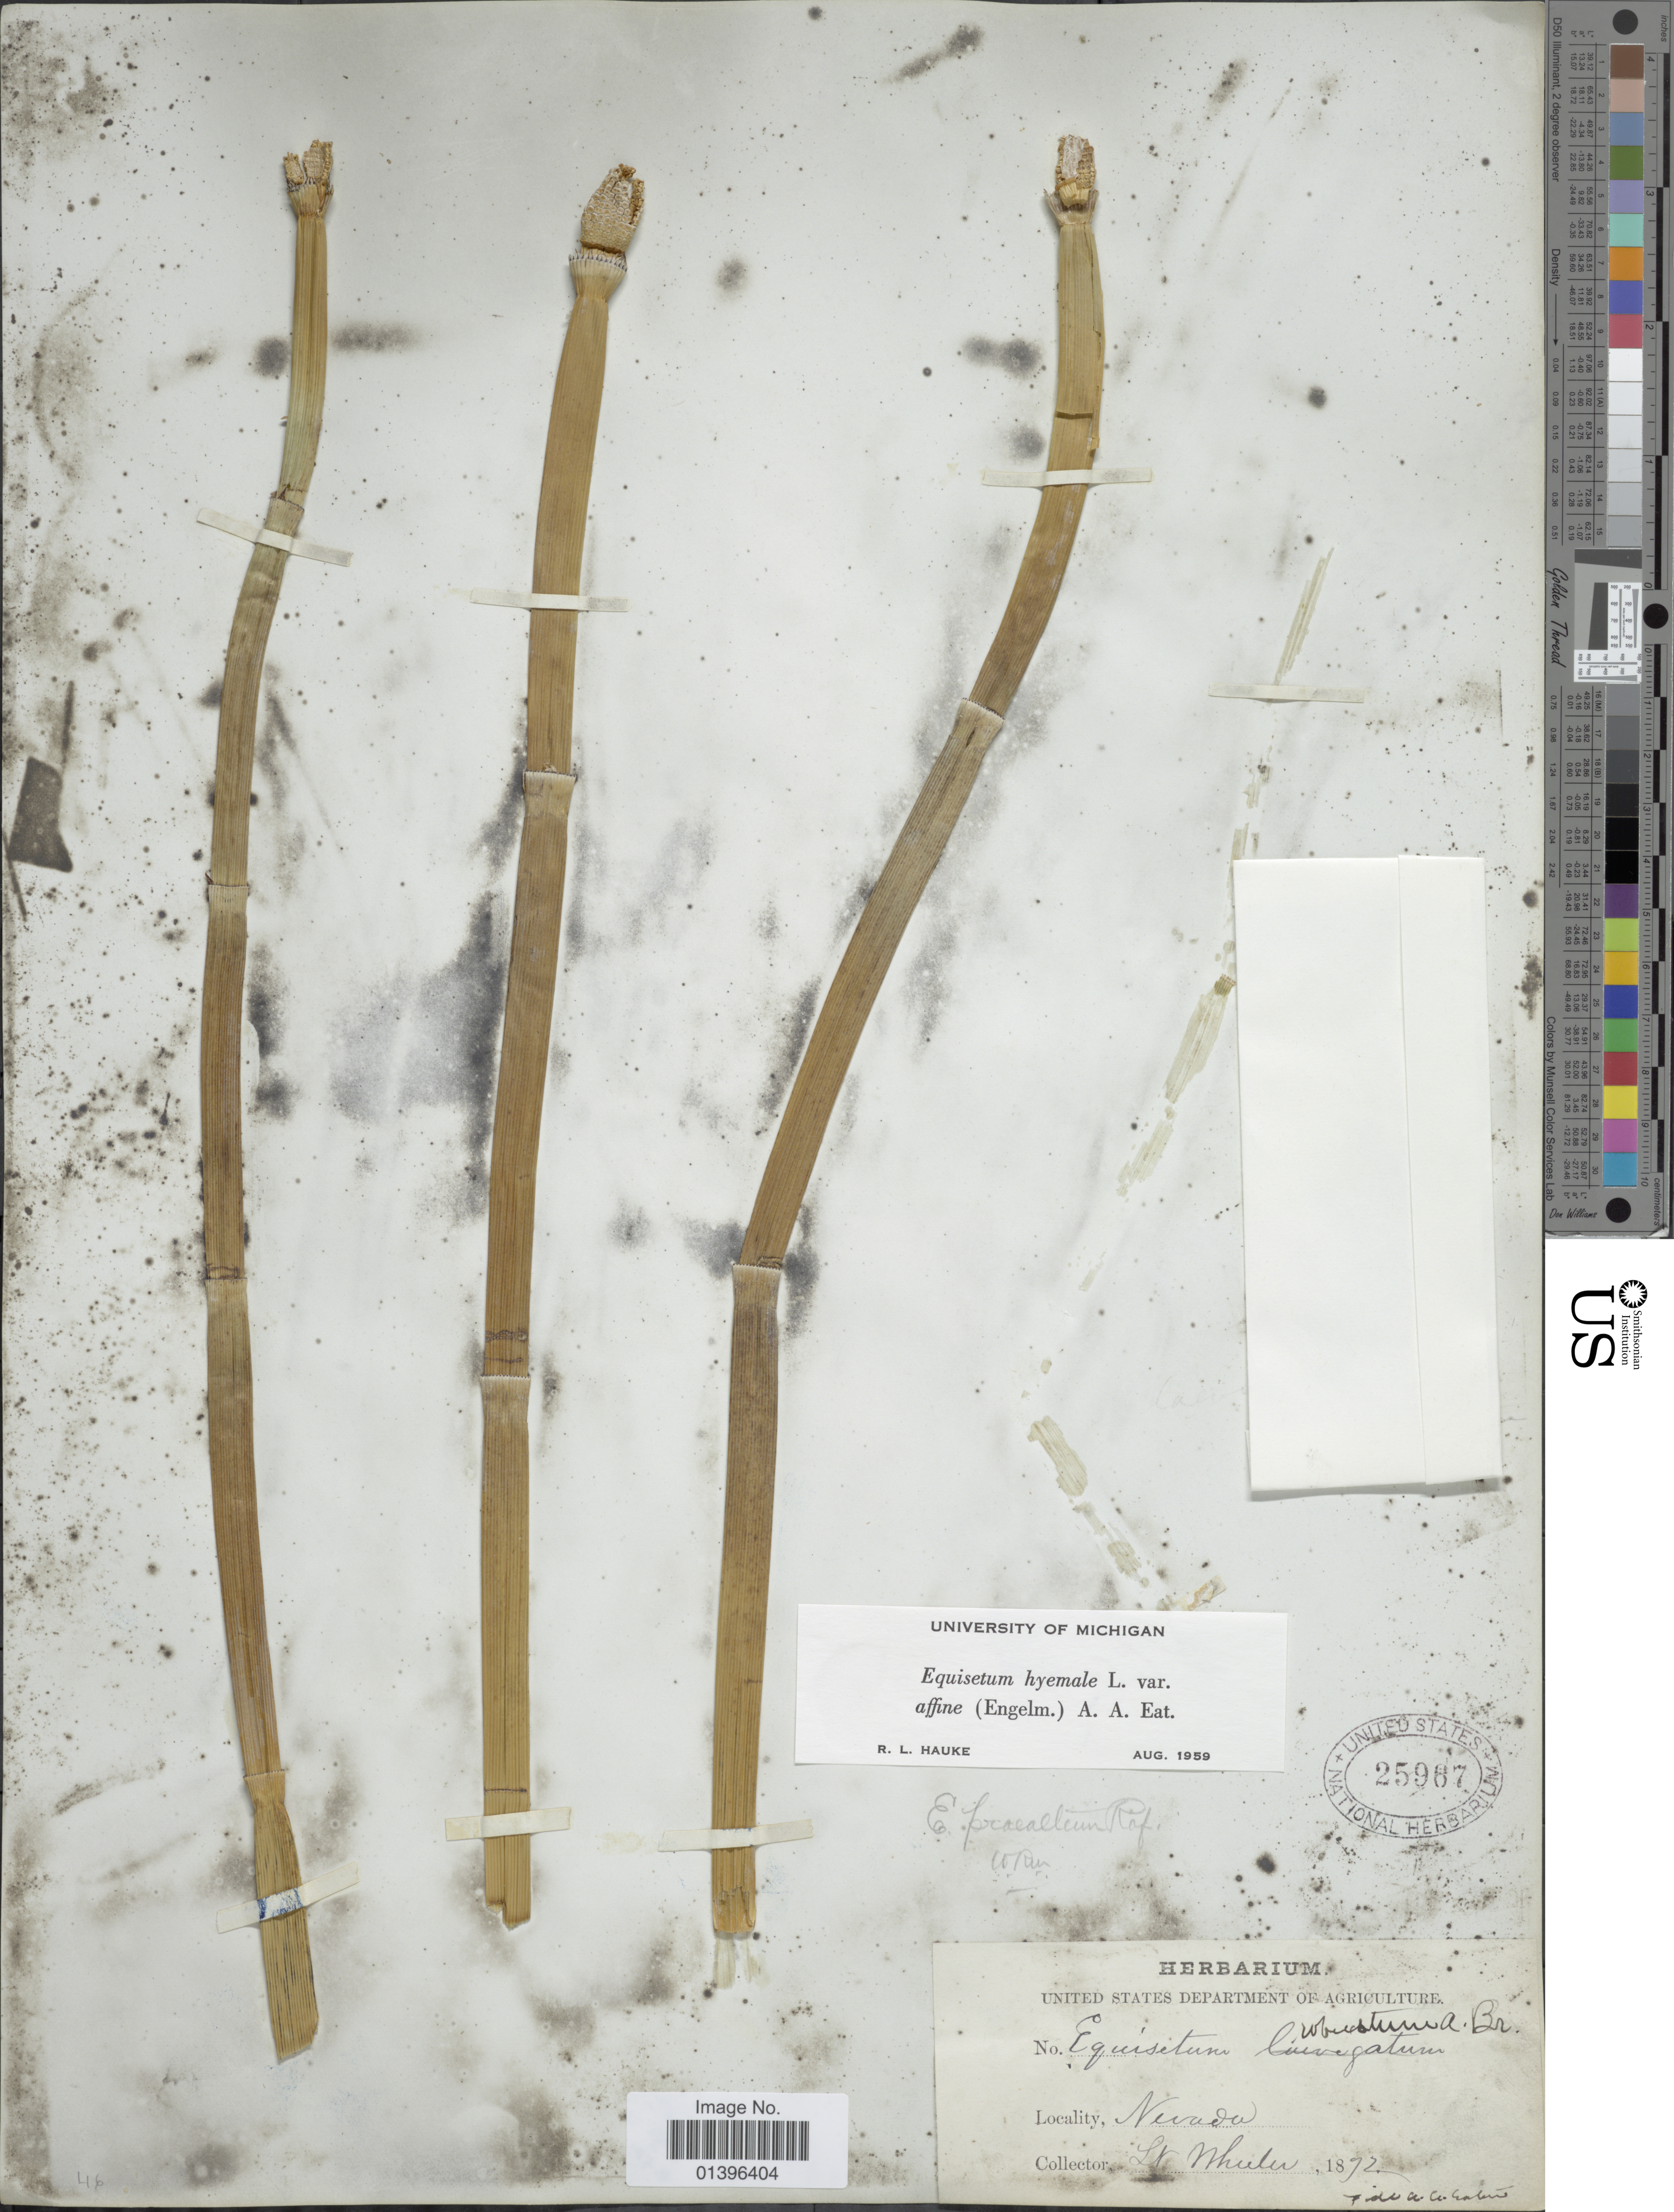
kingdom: Plantae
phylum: Tracheophyta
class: Polypodiopsida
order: Equisetales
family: Equisetaceae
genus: Equisetum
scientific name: Equisetum hyemale var. affine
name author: (Engelm.) A.A. Eaton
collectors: -- Wheeler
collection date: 1872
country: United States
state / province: Nevada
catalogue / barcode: US 25967